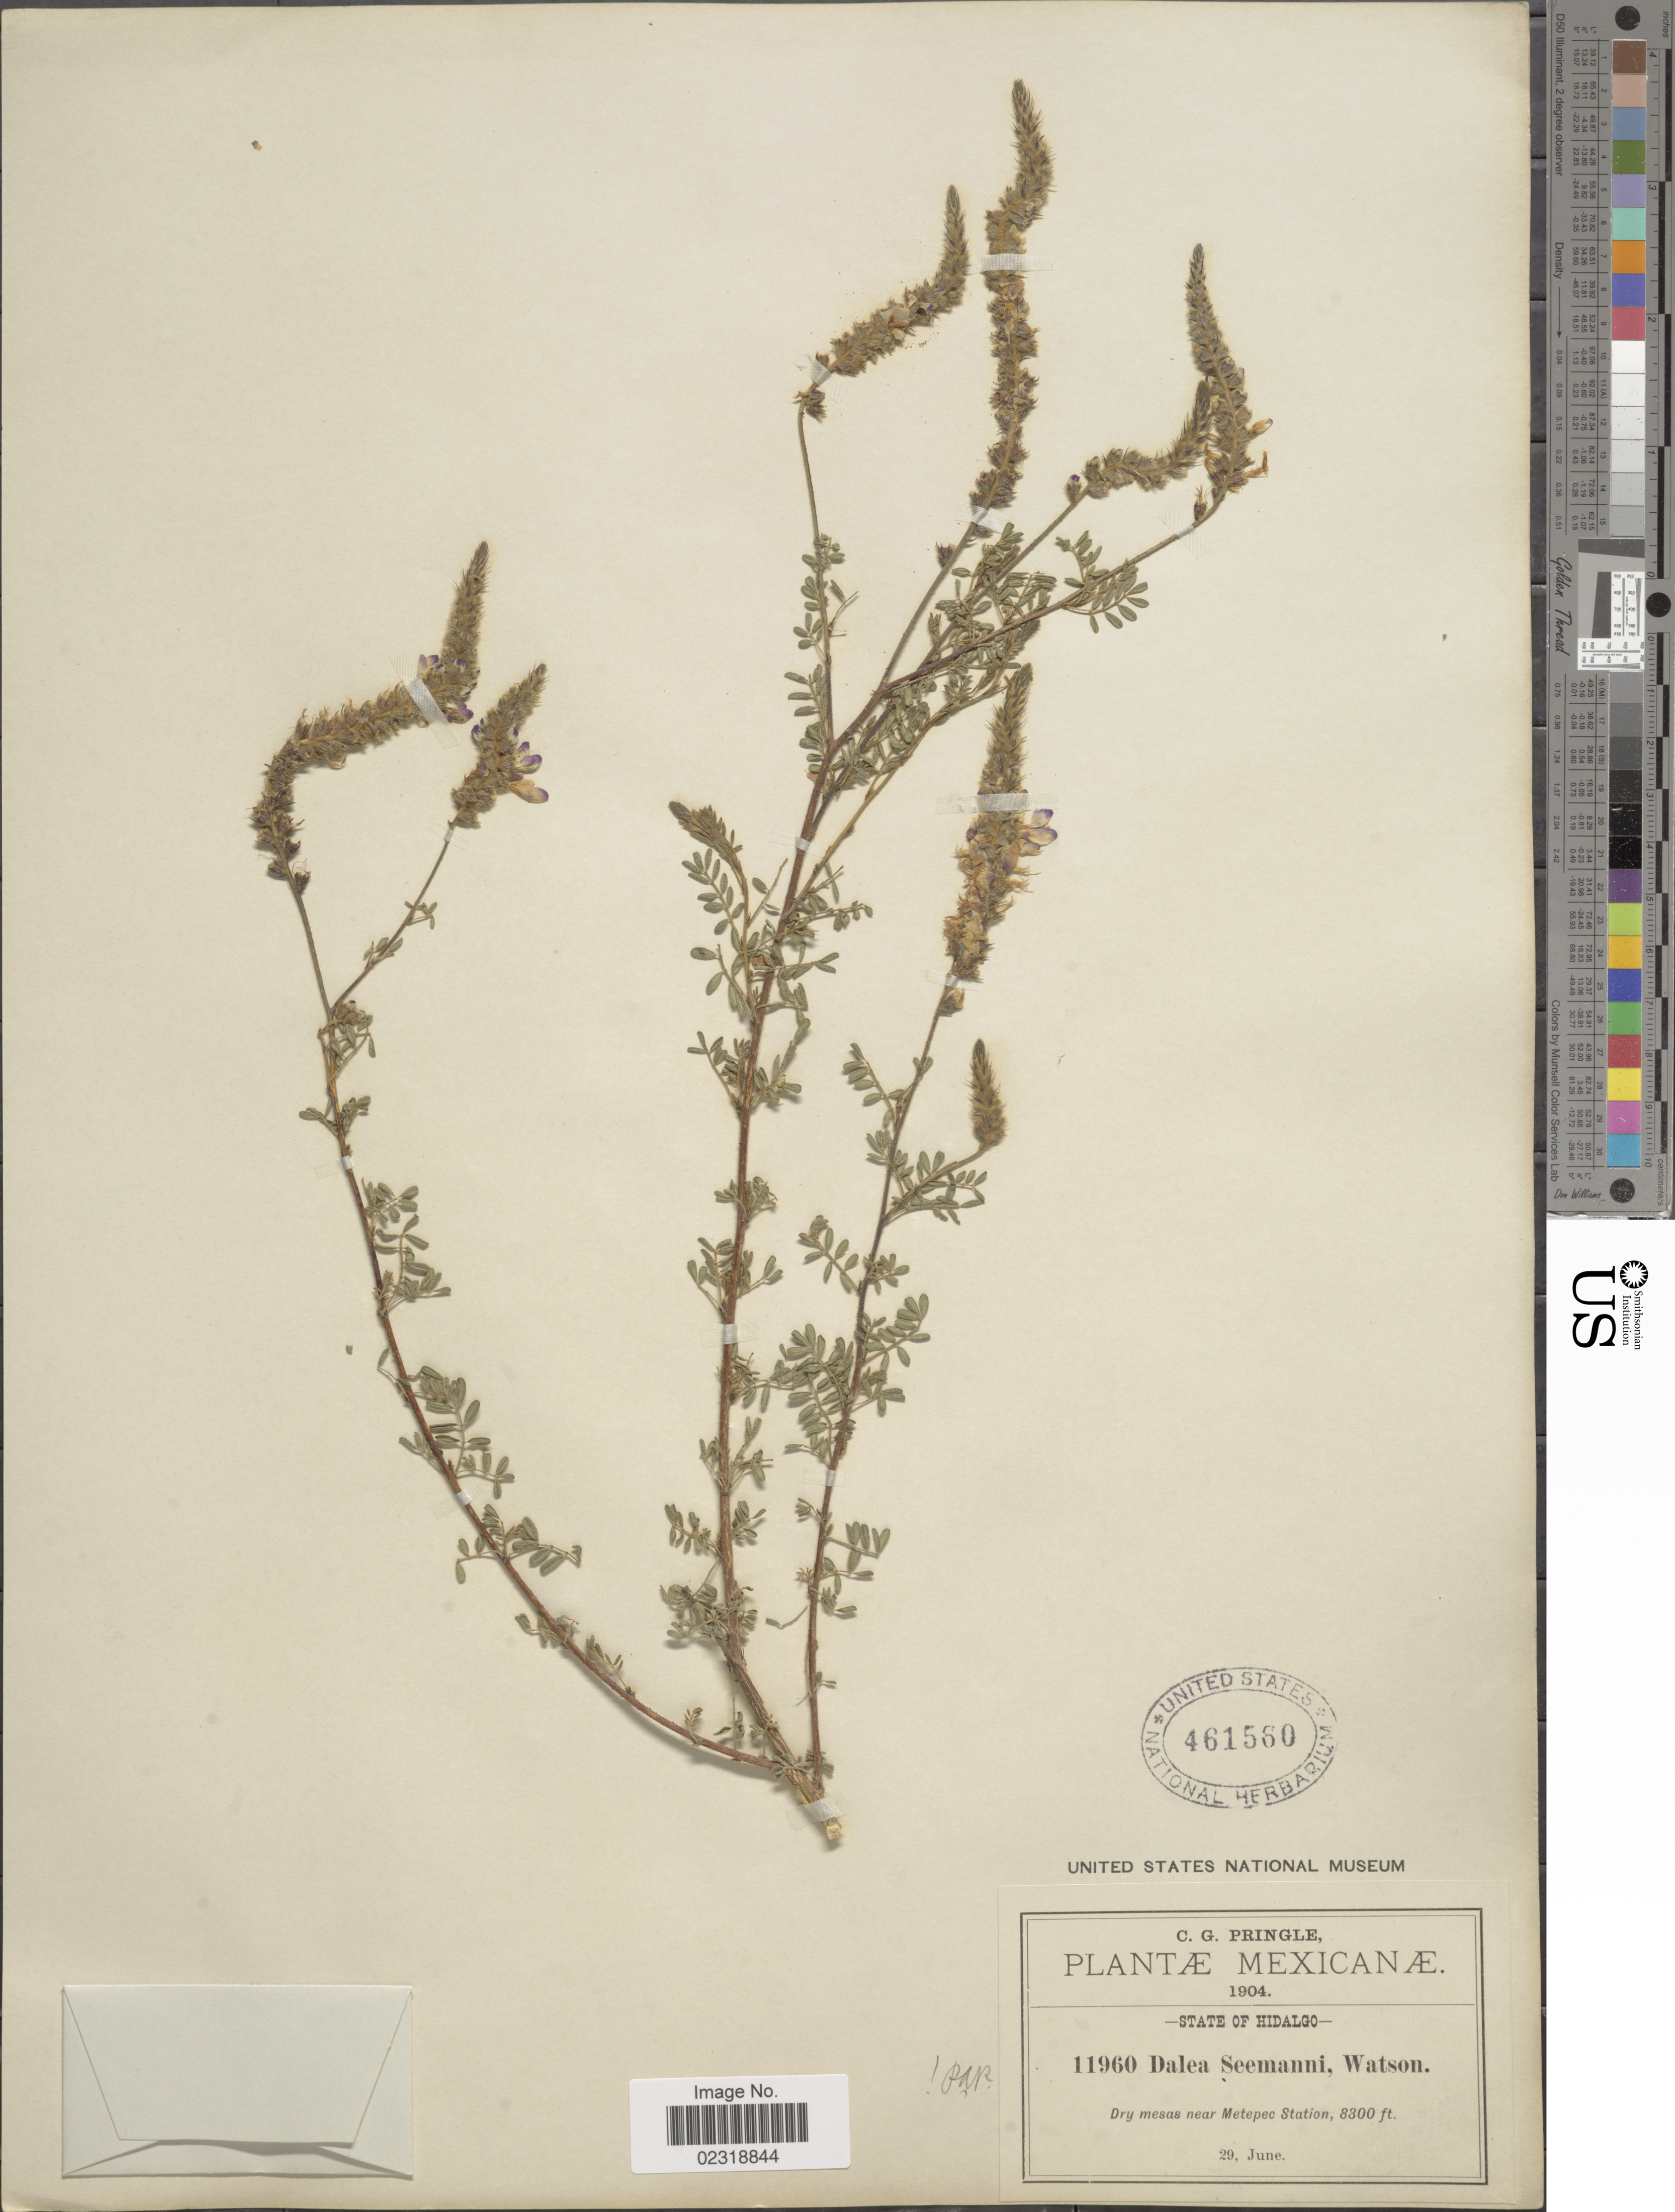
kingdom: Plantae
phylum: Tracheophyta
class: Magnoliopsida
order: Fabales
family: Fabaceae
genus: Dalea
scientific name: Dalea seemannii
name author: S. Watson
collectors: C. G. Pringle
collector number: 11960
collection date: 1904-06-20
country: Mexico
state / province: Hidalgo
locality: Dry means near Metepec Station.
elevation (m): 2530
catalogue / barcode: US 461560